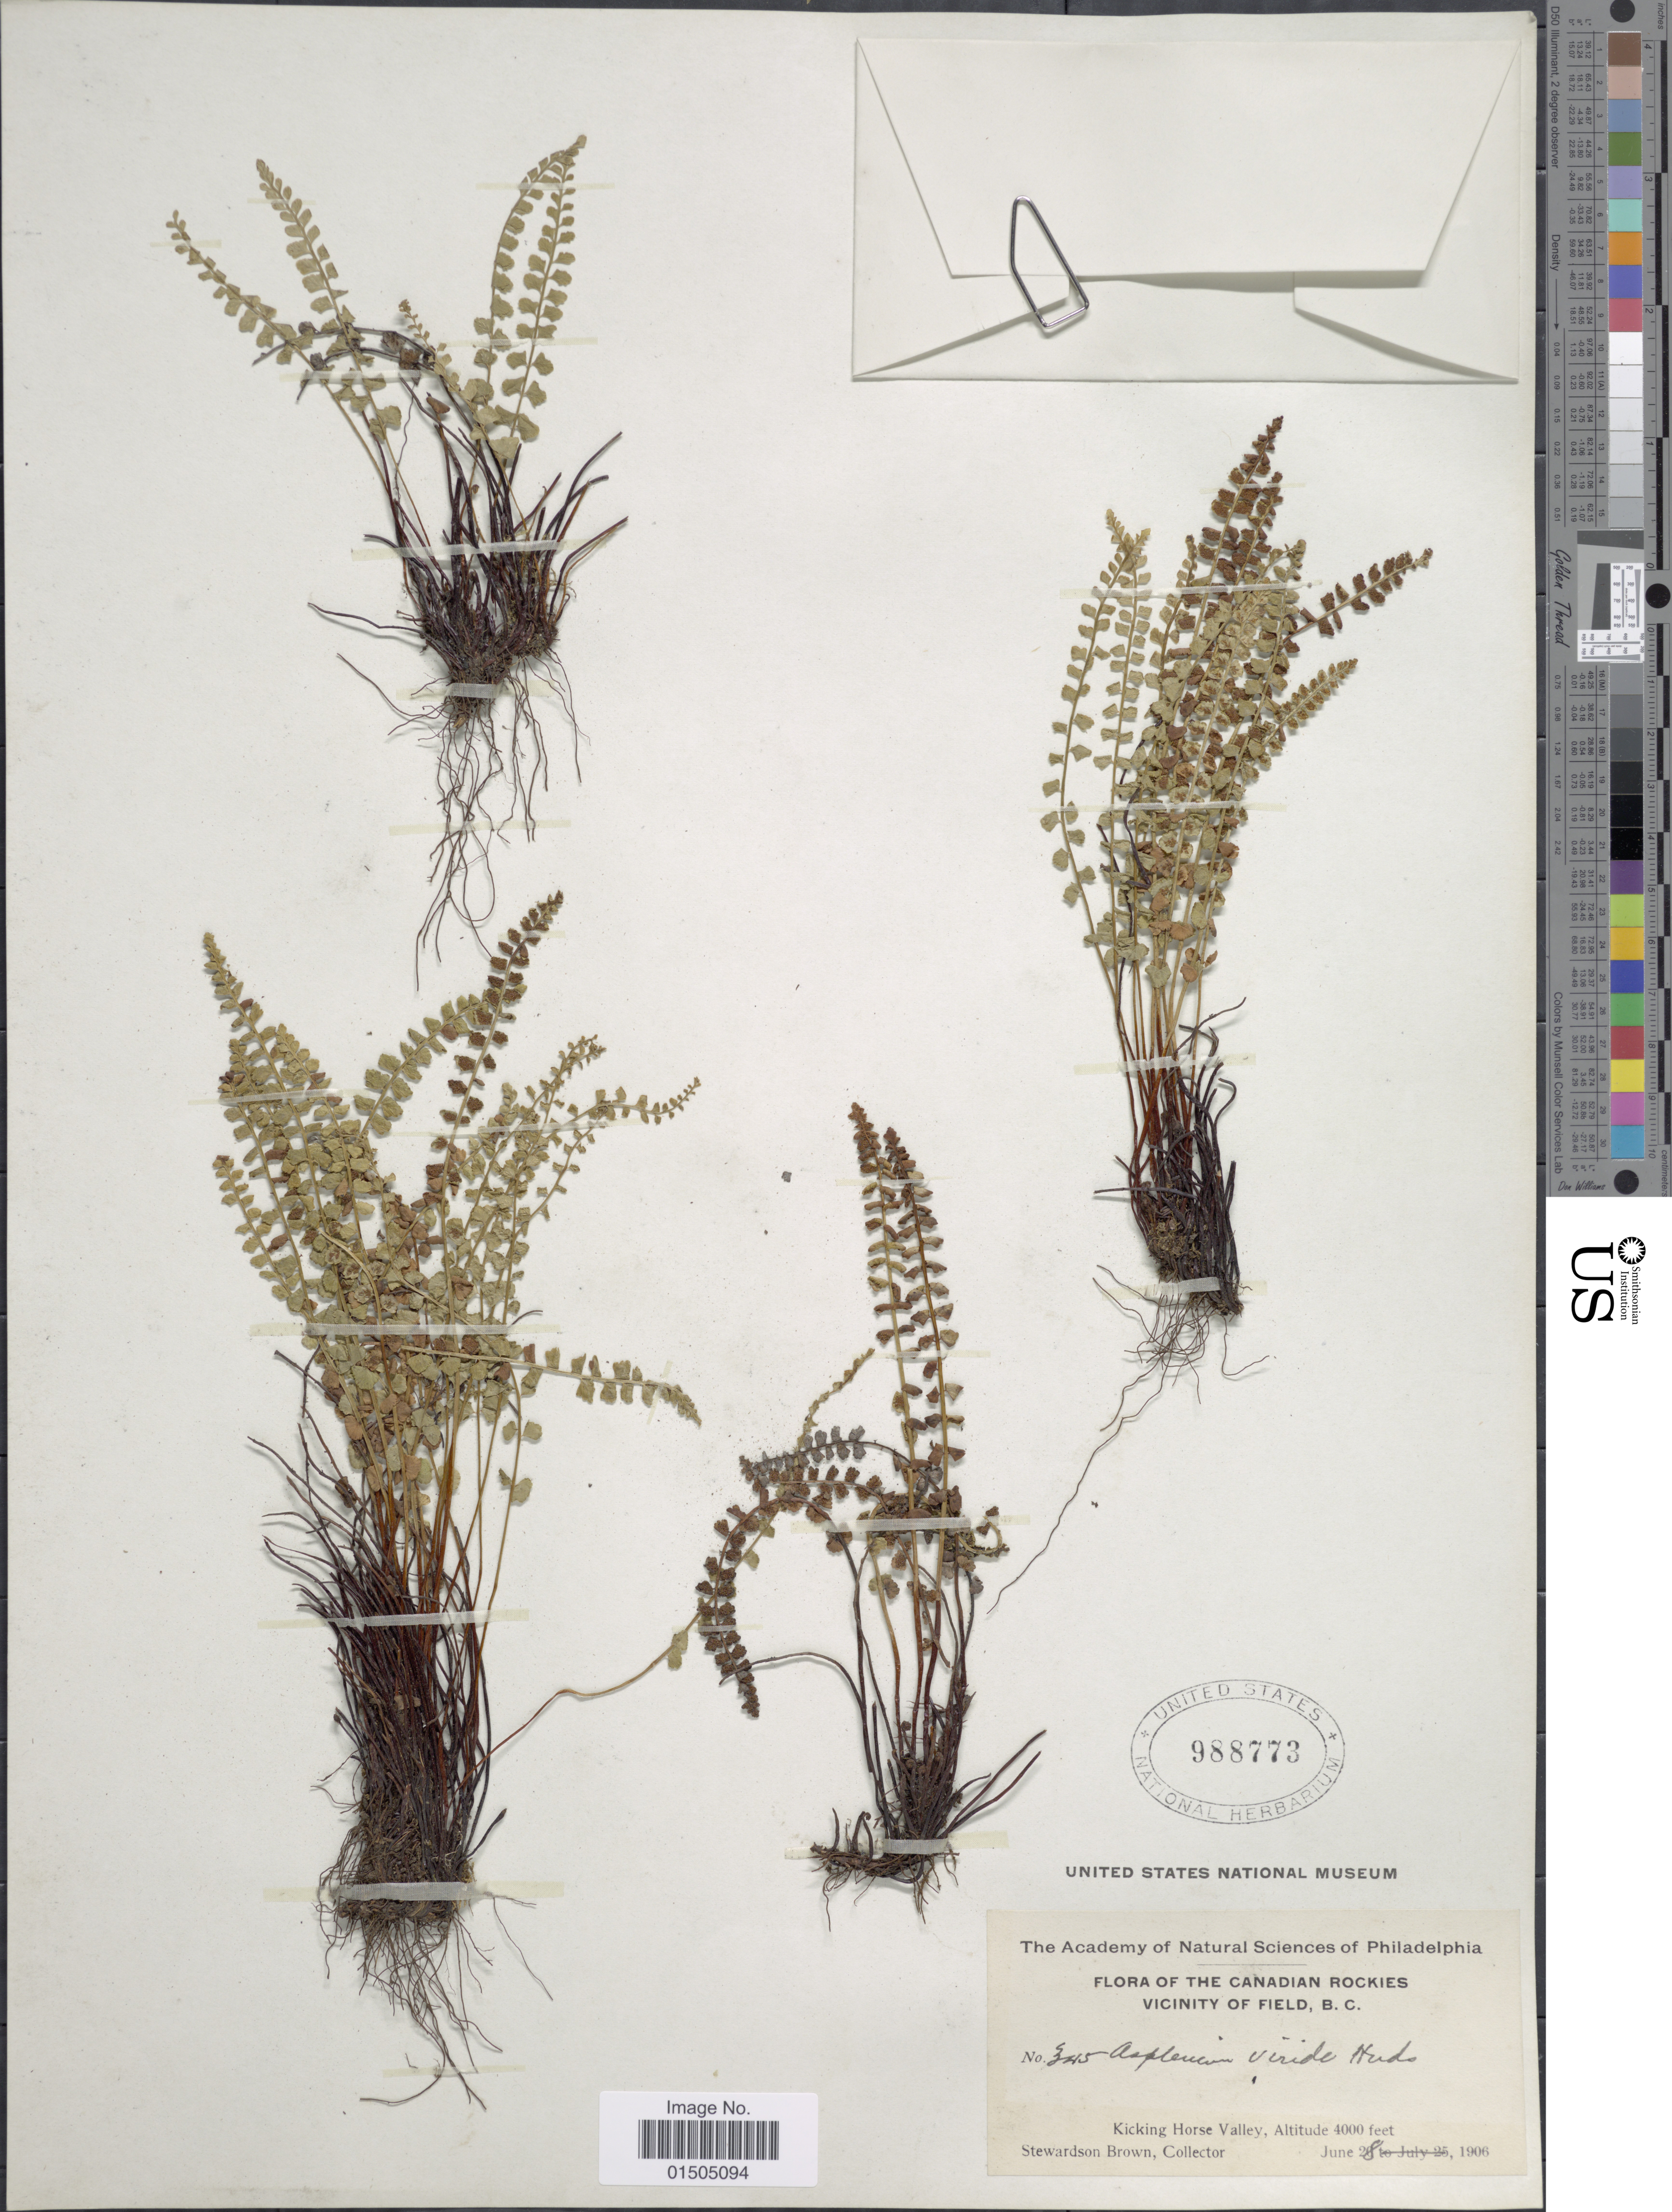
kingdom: Plantae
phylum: Tracheophyta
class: Polypodiopsida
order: Polypodiales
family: Aspleniaceae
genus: Asplenium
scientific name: Asplenium trichomanes-ramosum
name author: L.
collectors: S. Brown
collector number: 345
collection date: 1906-06-28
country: Canada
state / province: British Columbia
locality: Canadian Rockies. Vicinity of Field. Kicking Horse Valley.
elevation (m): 1219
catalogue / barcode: US 988773